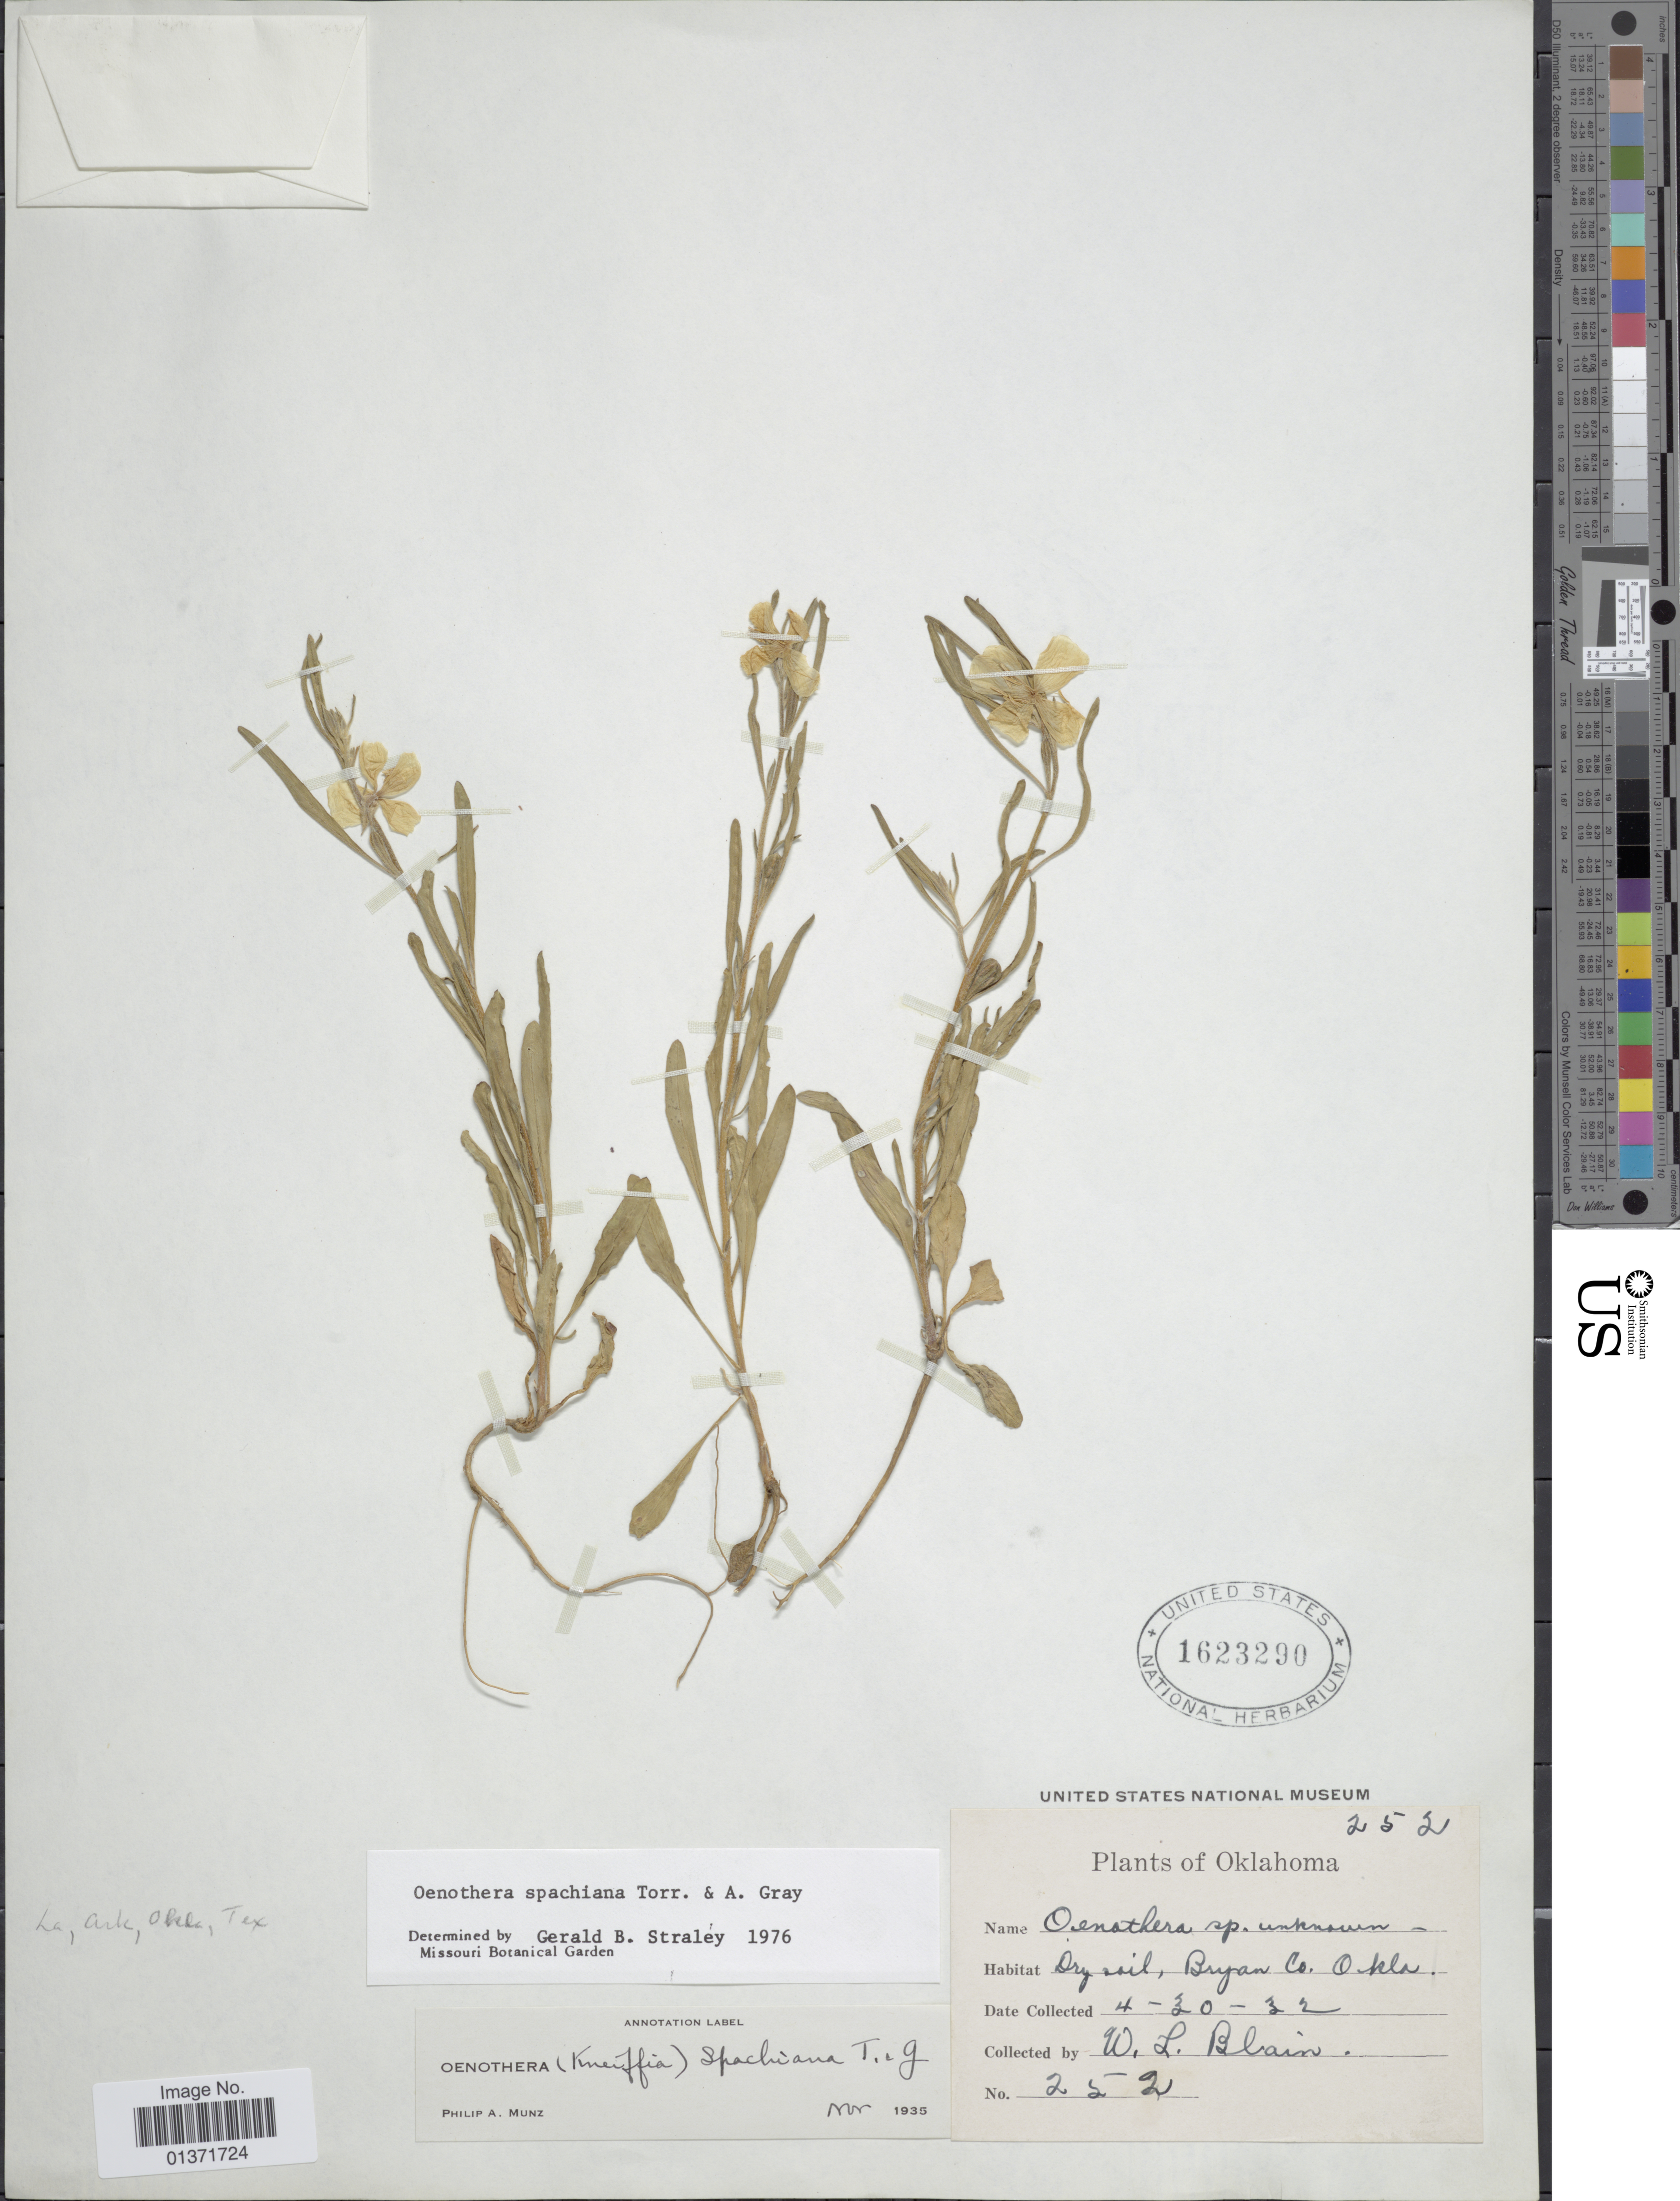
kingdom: Plantae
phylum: Tracheophyta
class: Magnoliopsida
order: Myrtales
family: Onagraceae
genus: Oenothera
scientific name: Oenothera spachiana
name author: Torr. & A. Gray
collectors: W. Blain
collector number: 252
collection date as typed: Transcribed d/m/y: 30/4/32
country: United States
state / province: Oklahoma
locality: Bryan Co.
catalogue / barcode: US 1623290